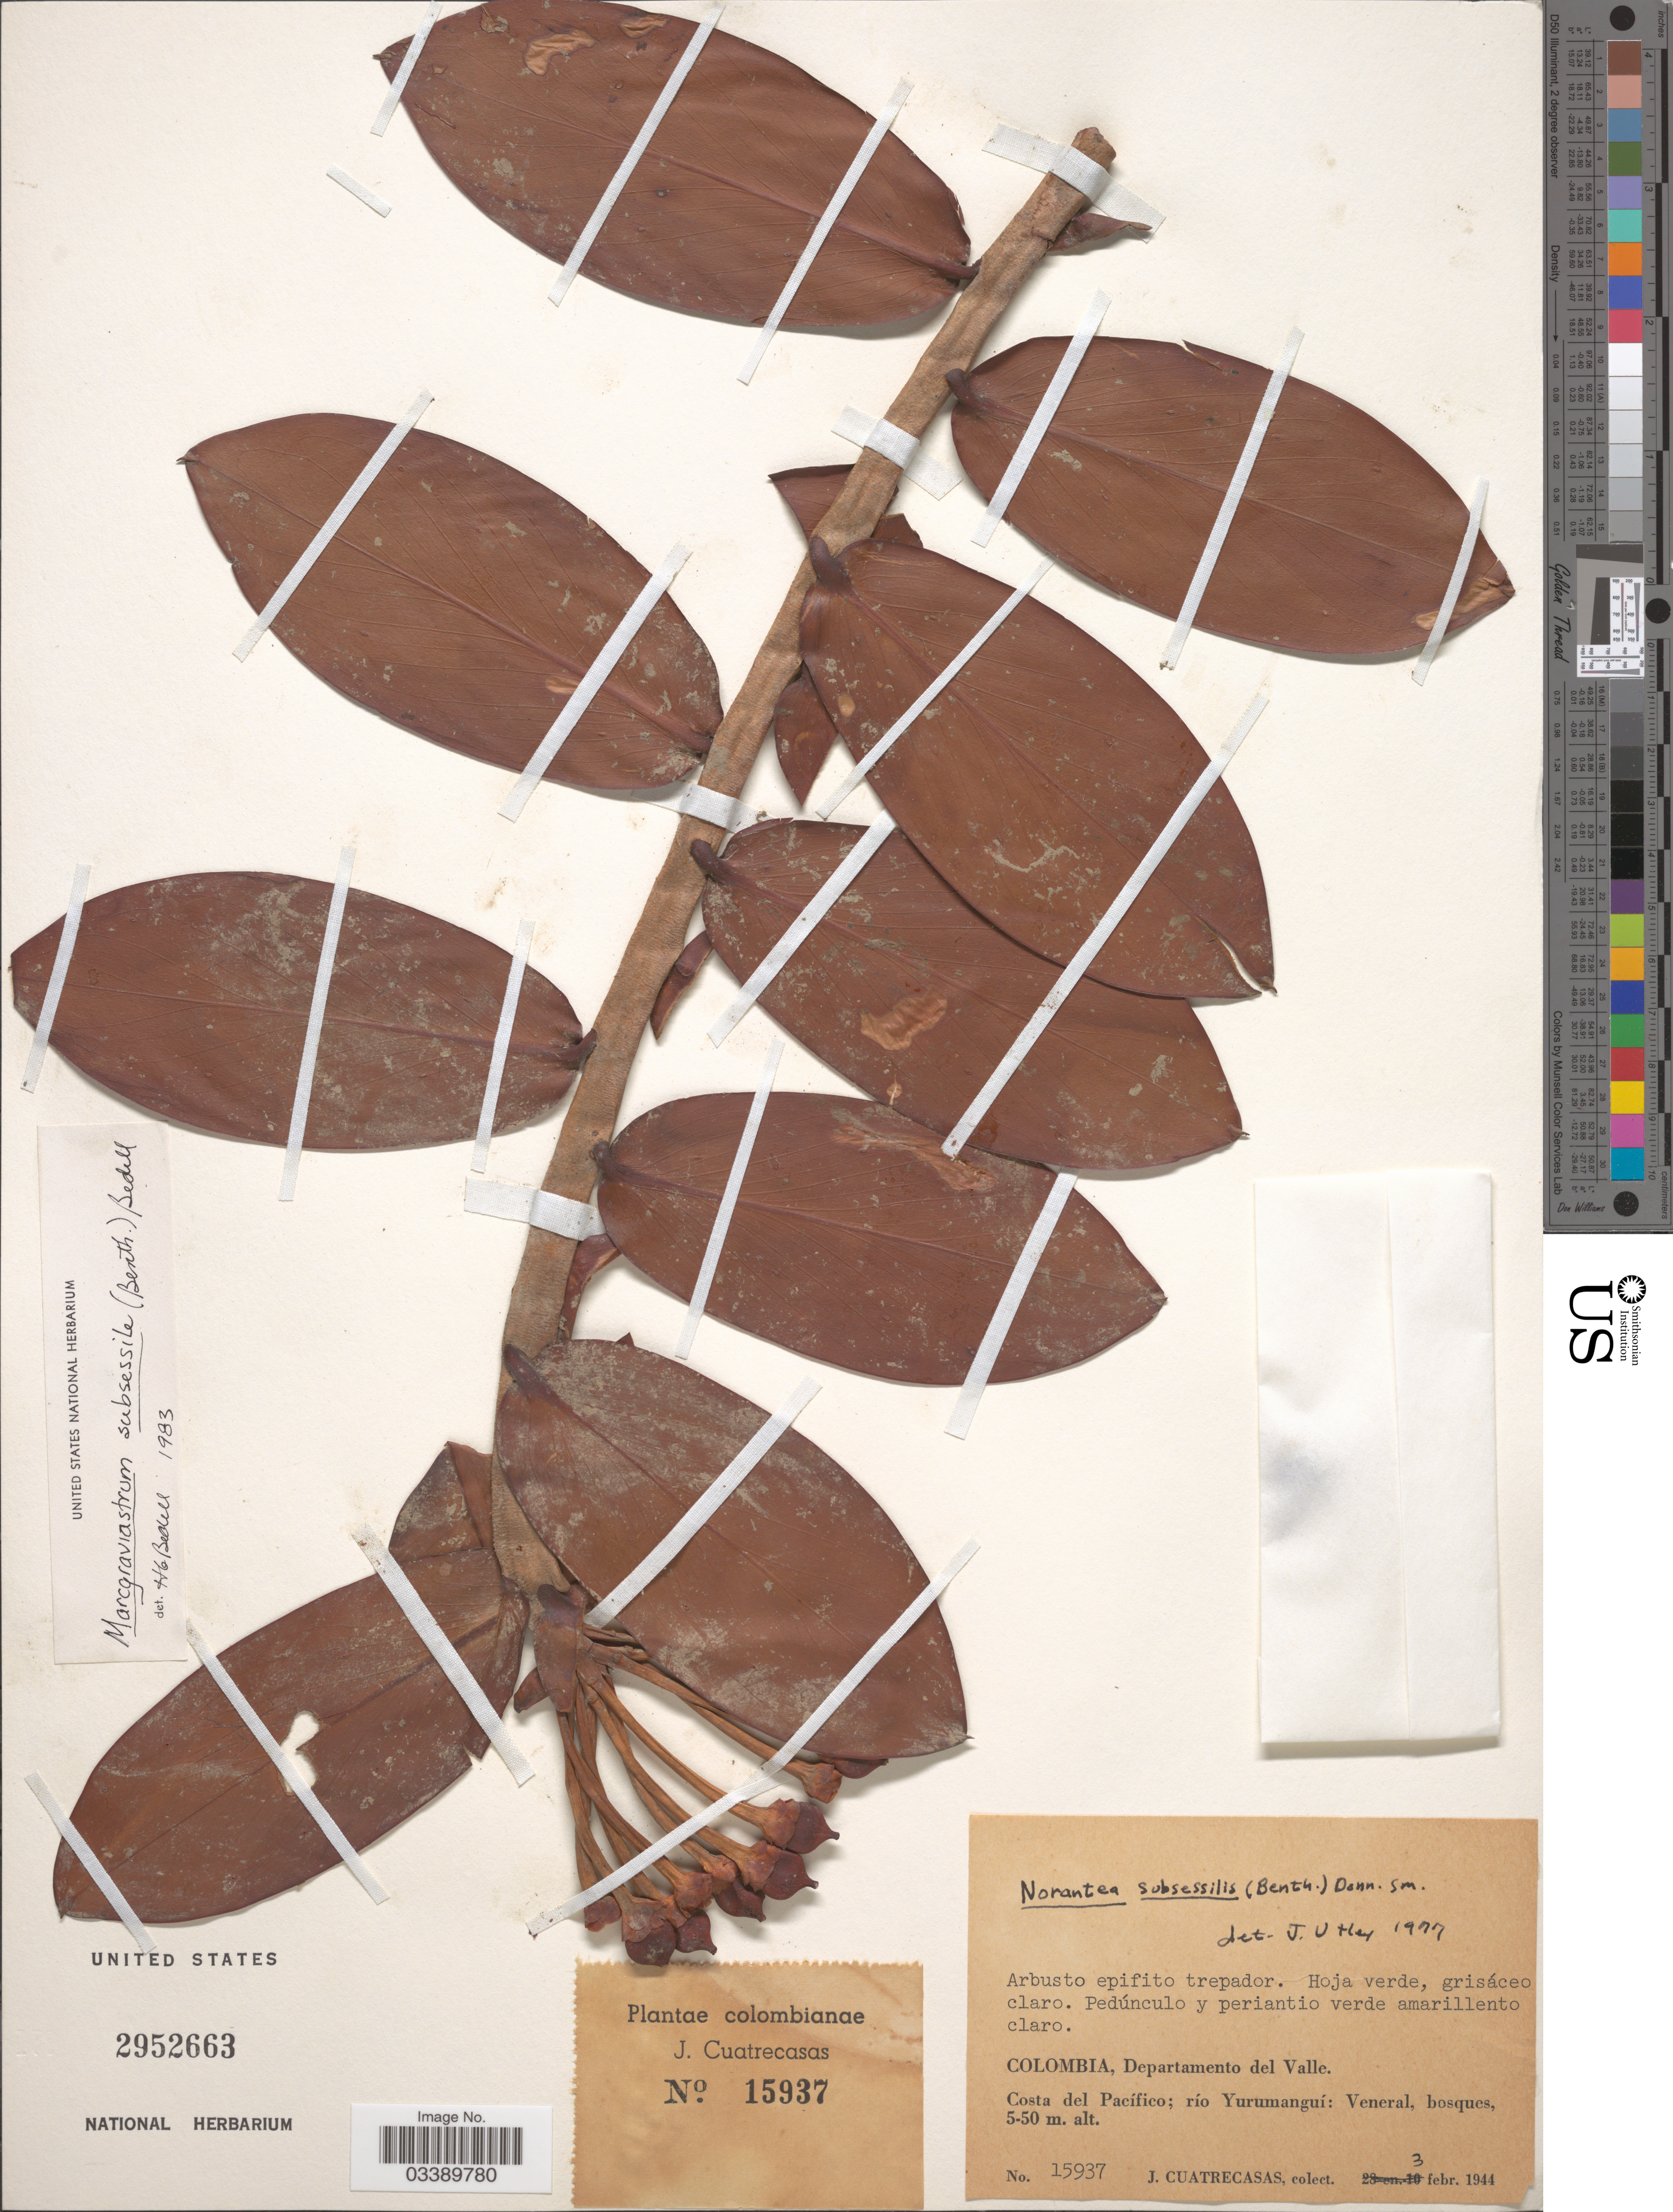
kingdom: Plantae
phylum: Tracheophyta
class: Magnoliopsida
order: Ericales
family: Marcgraviaceae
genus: Marcgraviastrum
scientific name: Marcgraviastrum subsessile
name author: (Benth.) Bedell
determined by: Bedell, H. G.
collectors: J. Cuatrecasas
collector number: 15937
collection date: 1944-02-03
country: Colombia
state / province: Valle del Cauca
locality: Departamento del Valle. Costa del Pacífico; río Yurumanguí: Veneral, bosques.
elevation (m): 5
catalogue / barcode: US 2952663